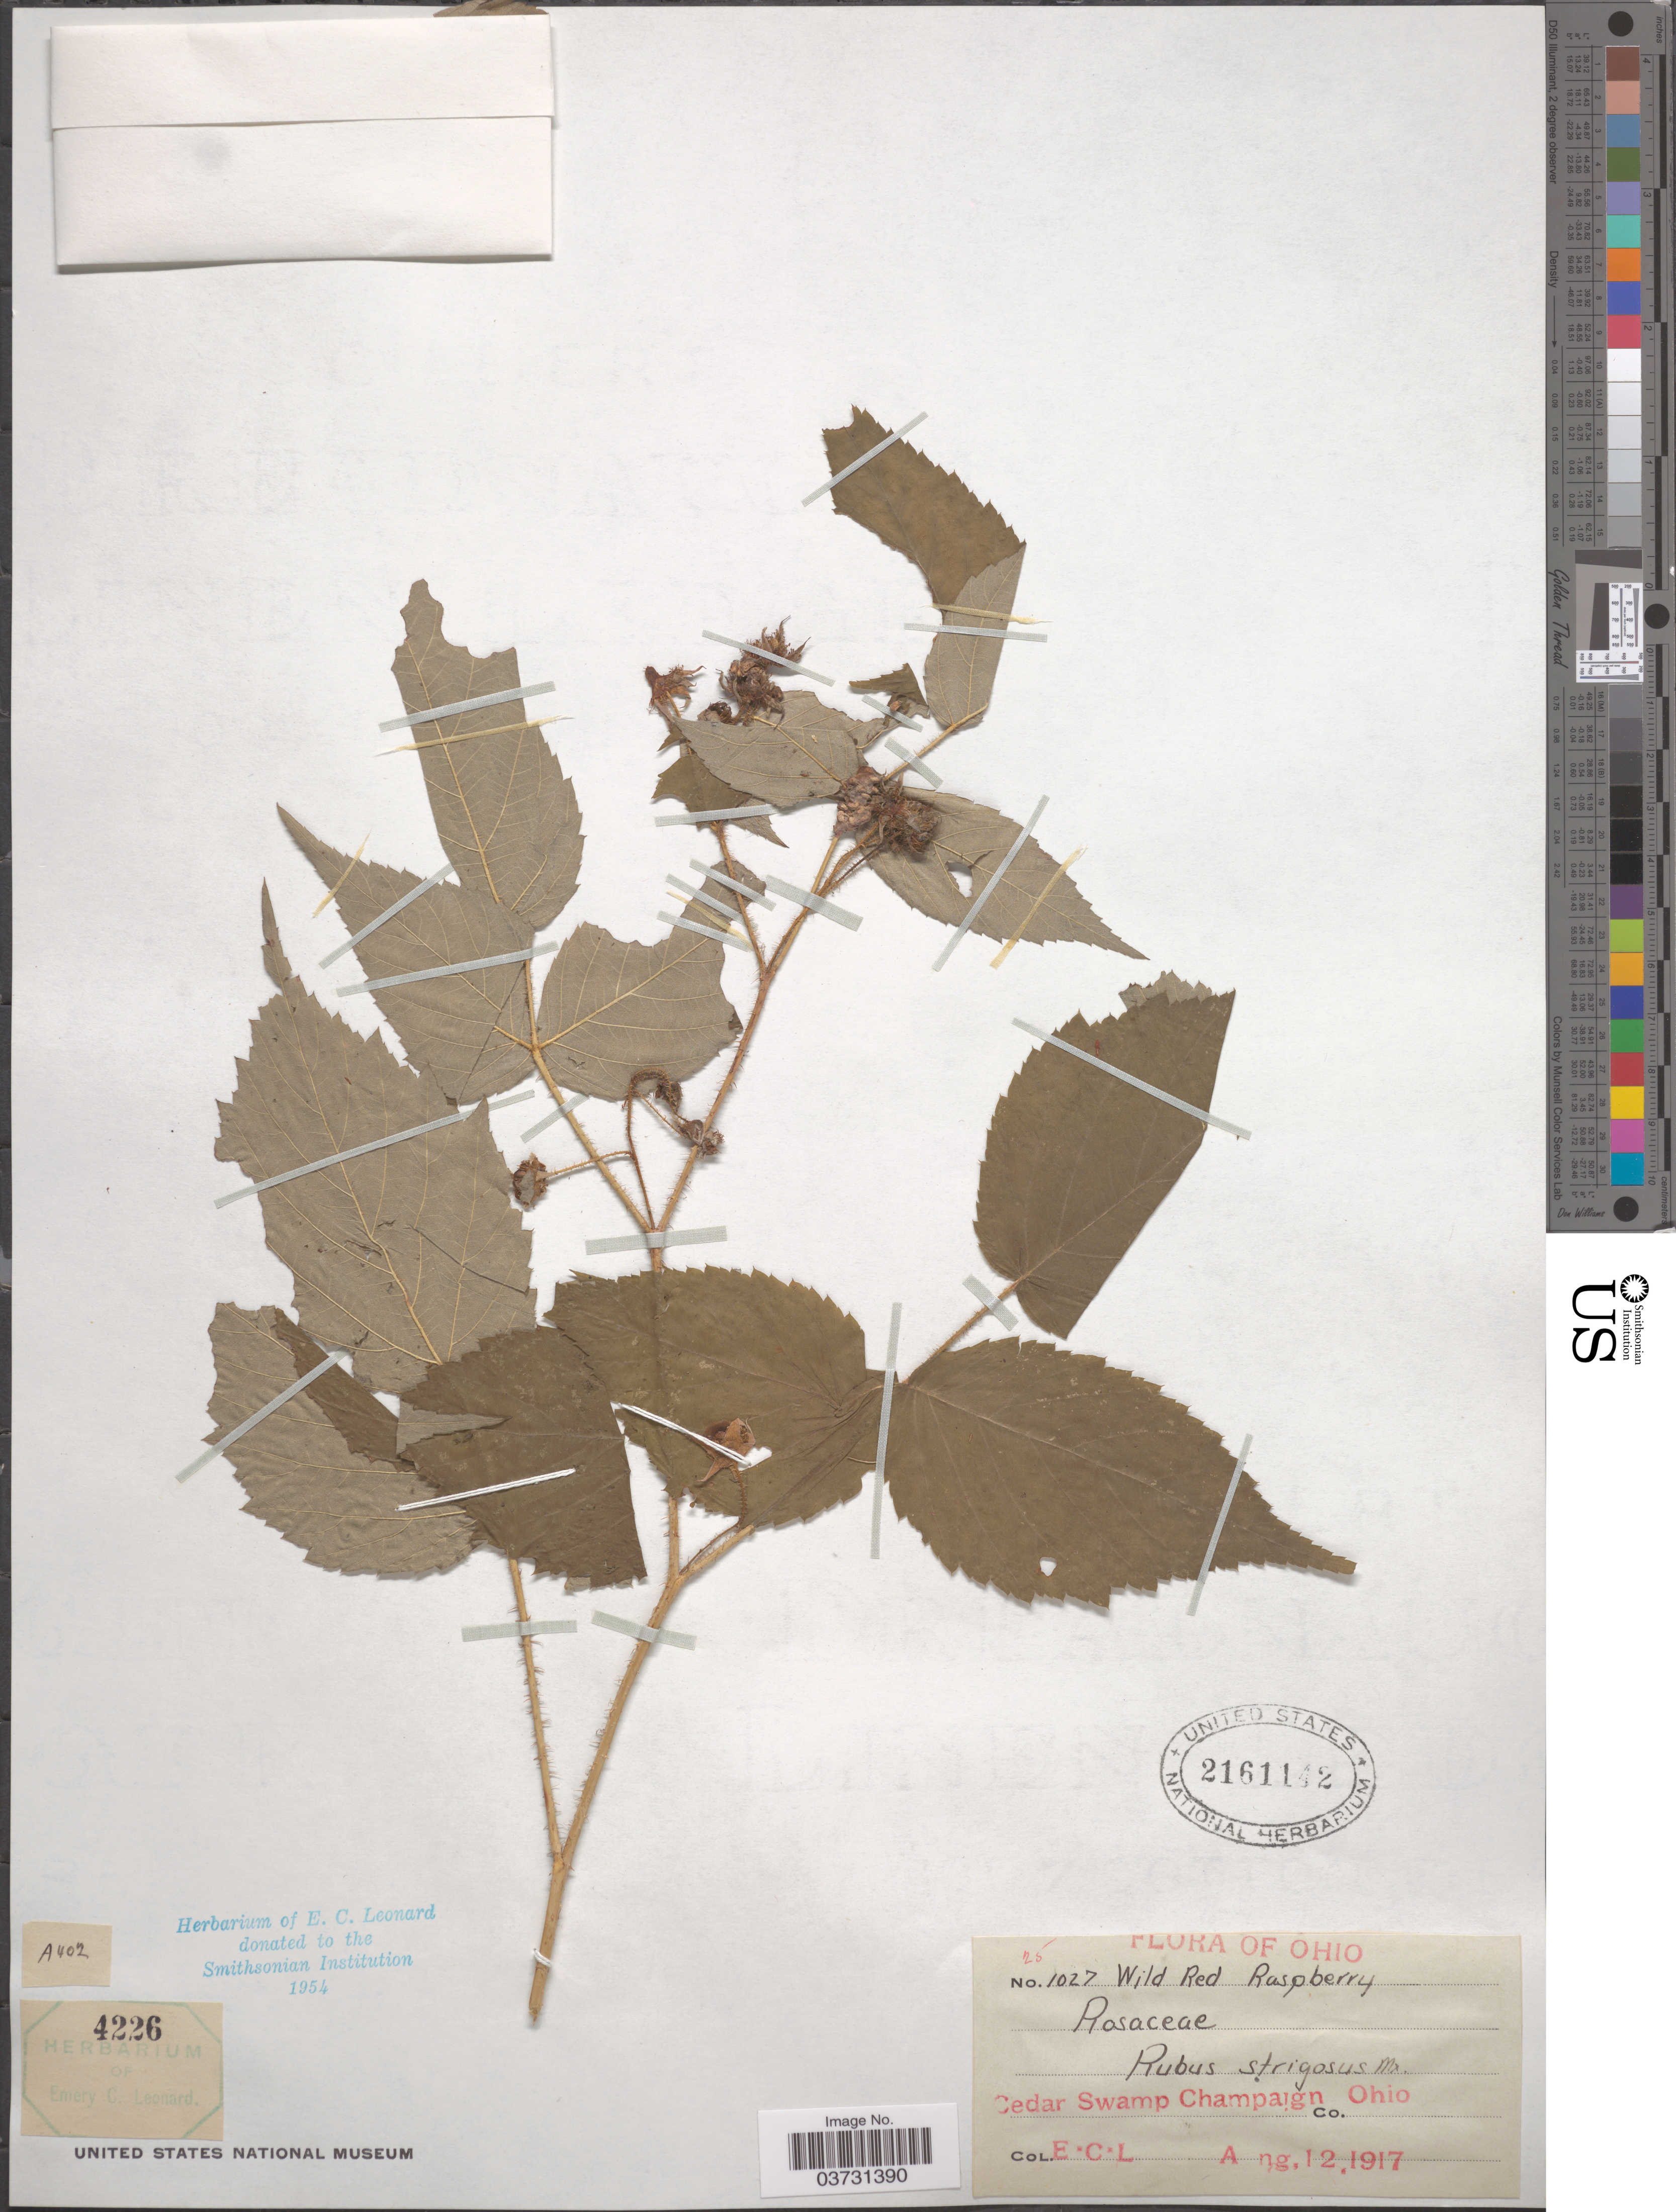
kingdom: Plantae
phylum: Tracheophyta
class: Magnoliopsida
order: Rosales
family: Rosaceae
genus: Rubus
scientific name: Rubus strigosus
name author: Michx.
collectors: E. C. Leonard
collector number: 1027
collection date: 1917-08-12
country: United States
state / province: Ohio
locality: Cedar Swamp Champaign.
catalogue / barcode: US 2161142